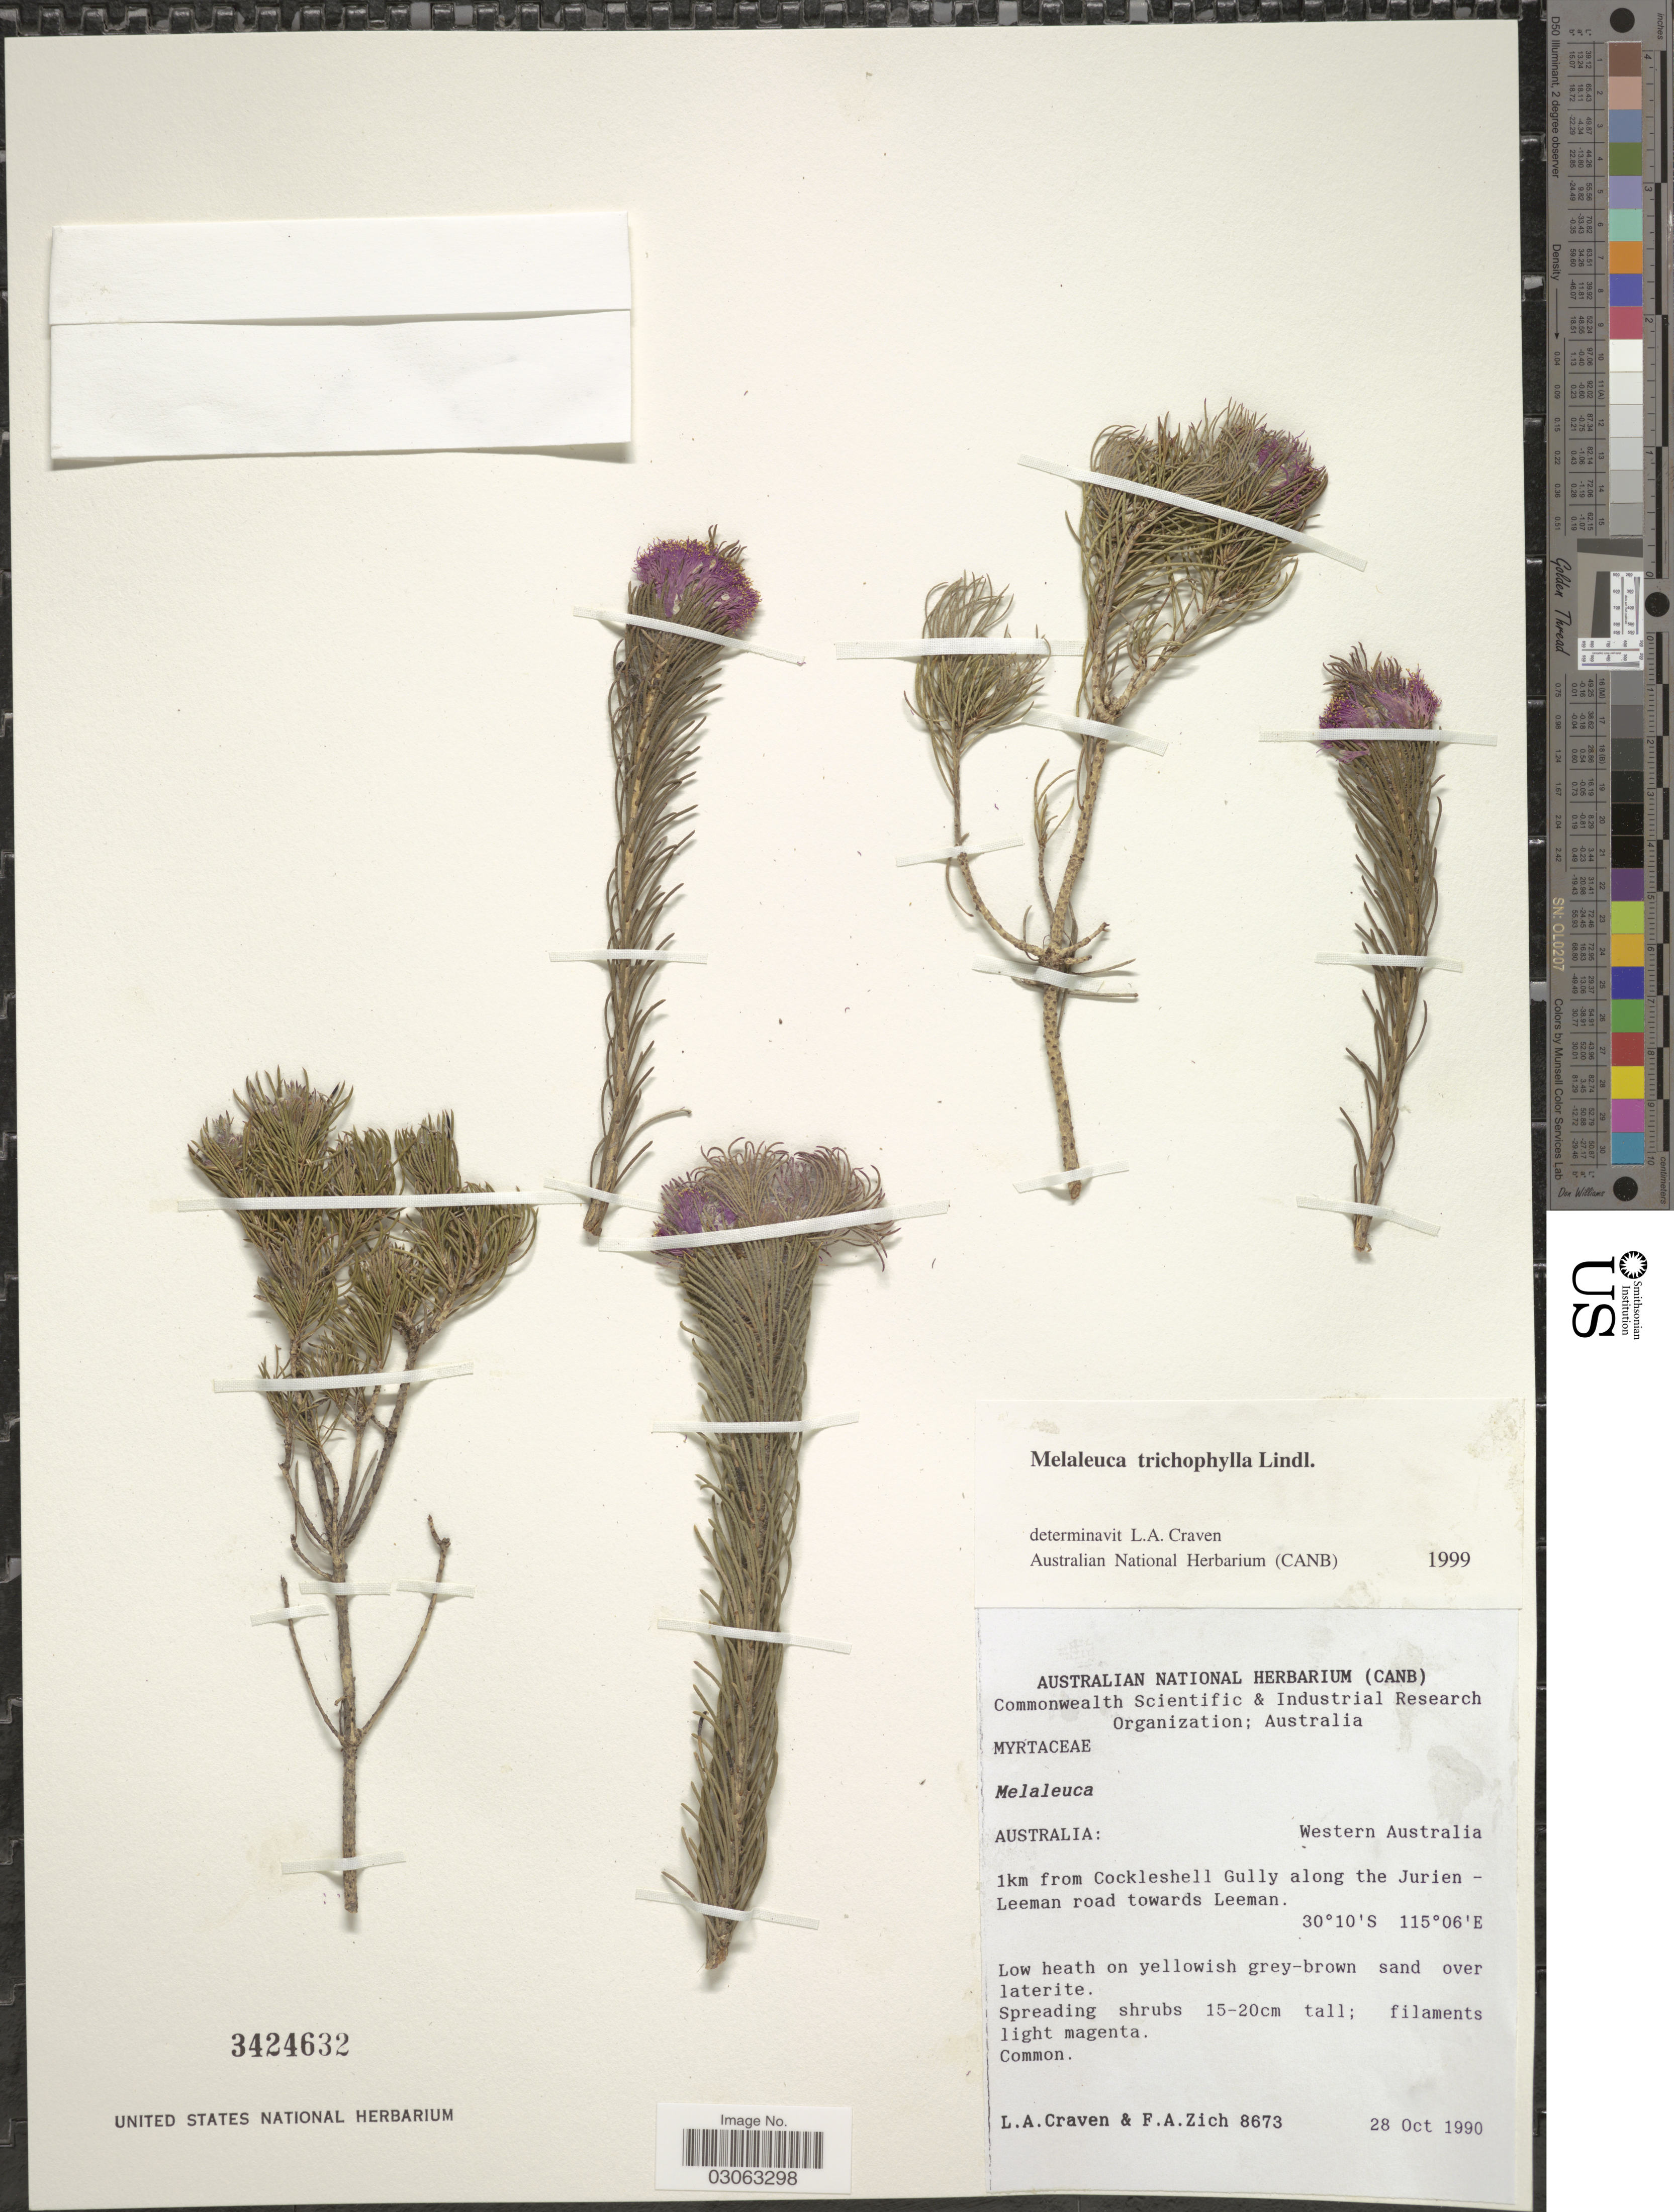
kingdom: Plantae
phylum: Tracheophyta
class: Magnoliopsida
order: Myrtales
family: Myrtaceae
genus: Melaleuca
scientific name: Melaleuca trichophylla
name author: Lindl.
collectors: L. A. Craven & F. Zich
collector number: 8673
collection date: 1990-10-28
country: Australia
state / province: Western Australia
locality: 1km from Cockleshell Gully along the Jurien - Leeman road towards Leeman.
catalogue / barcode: US 3424632